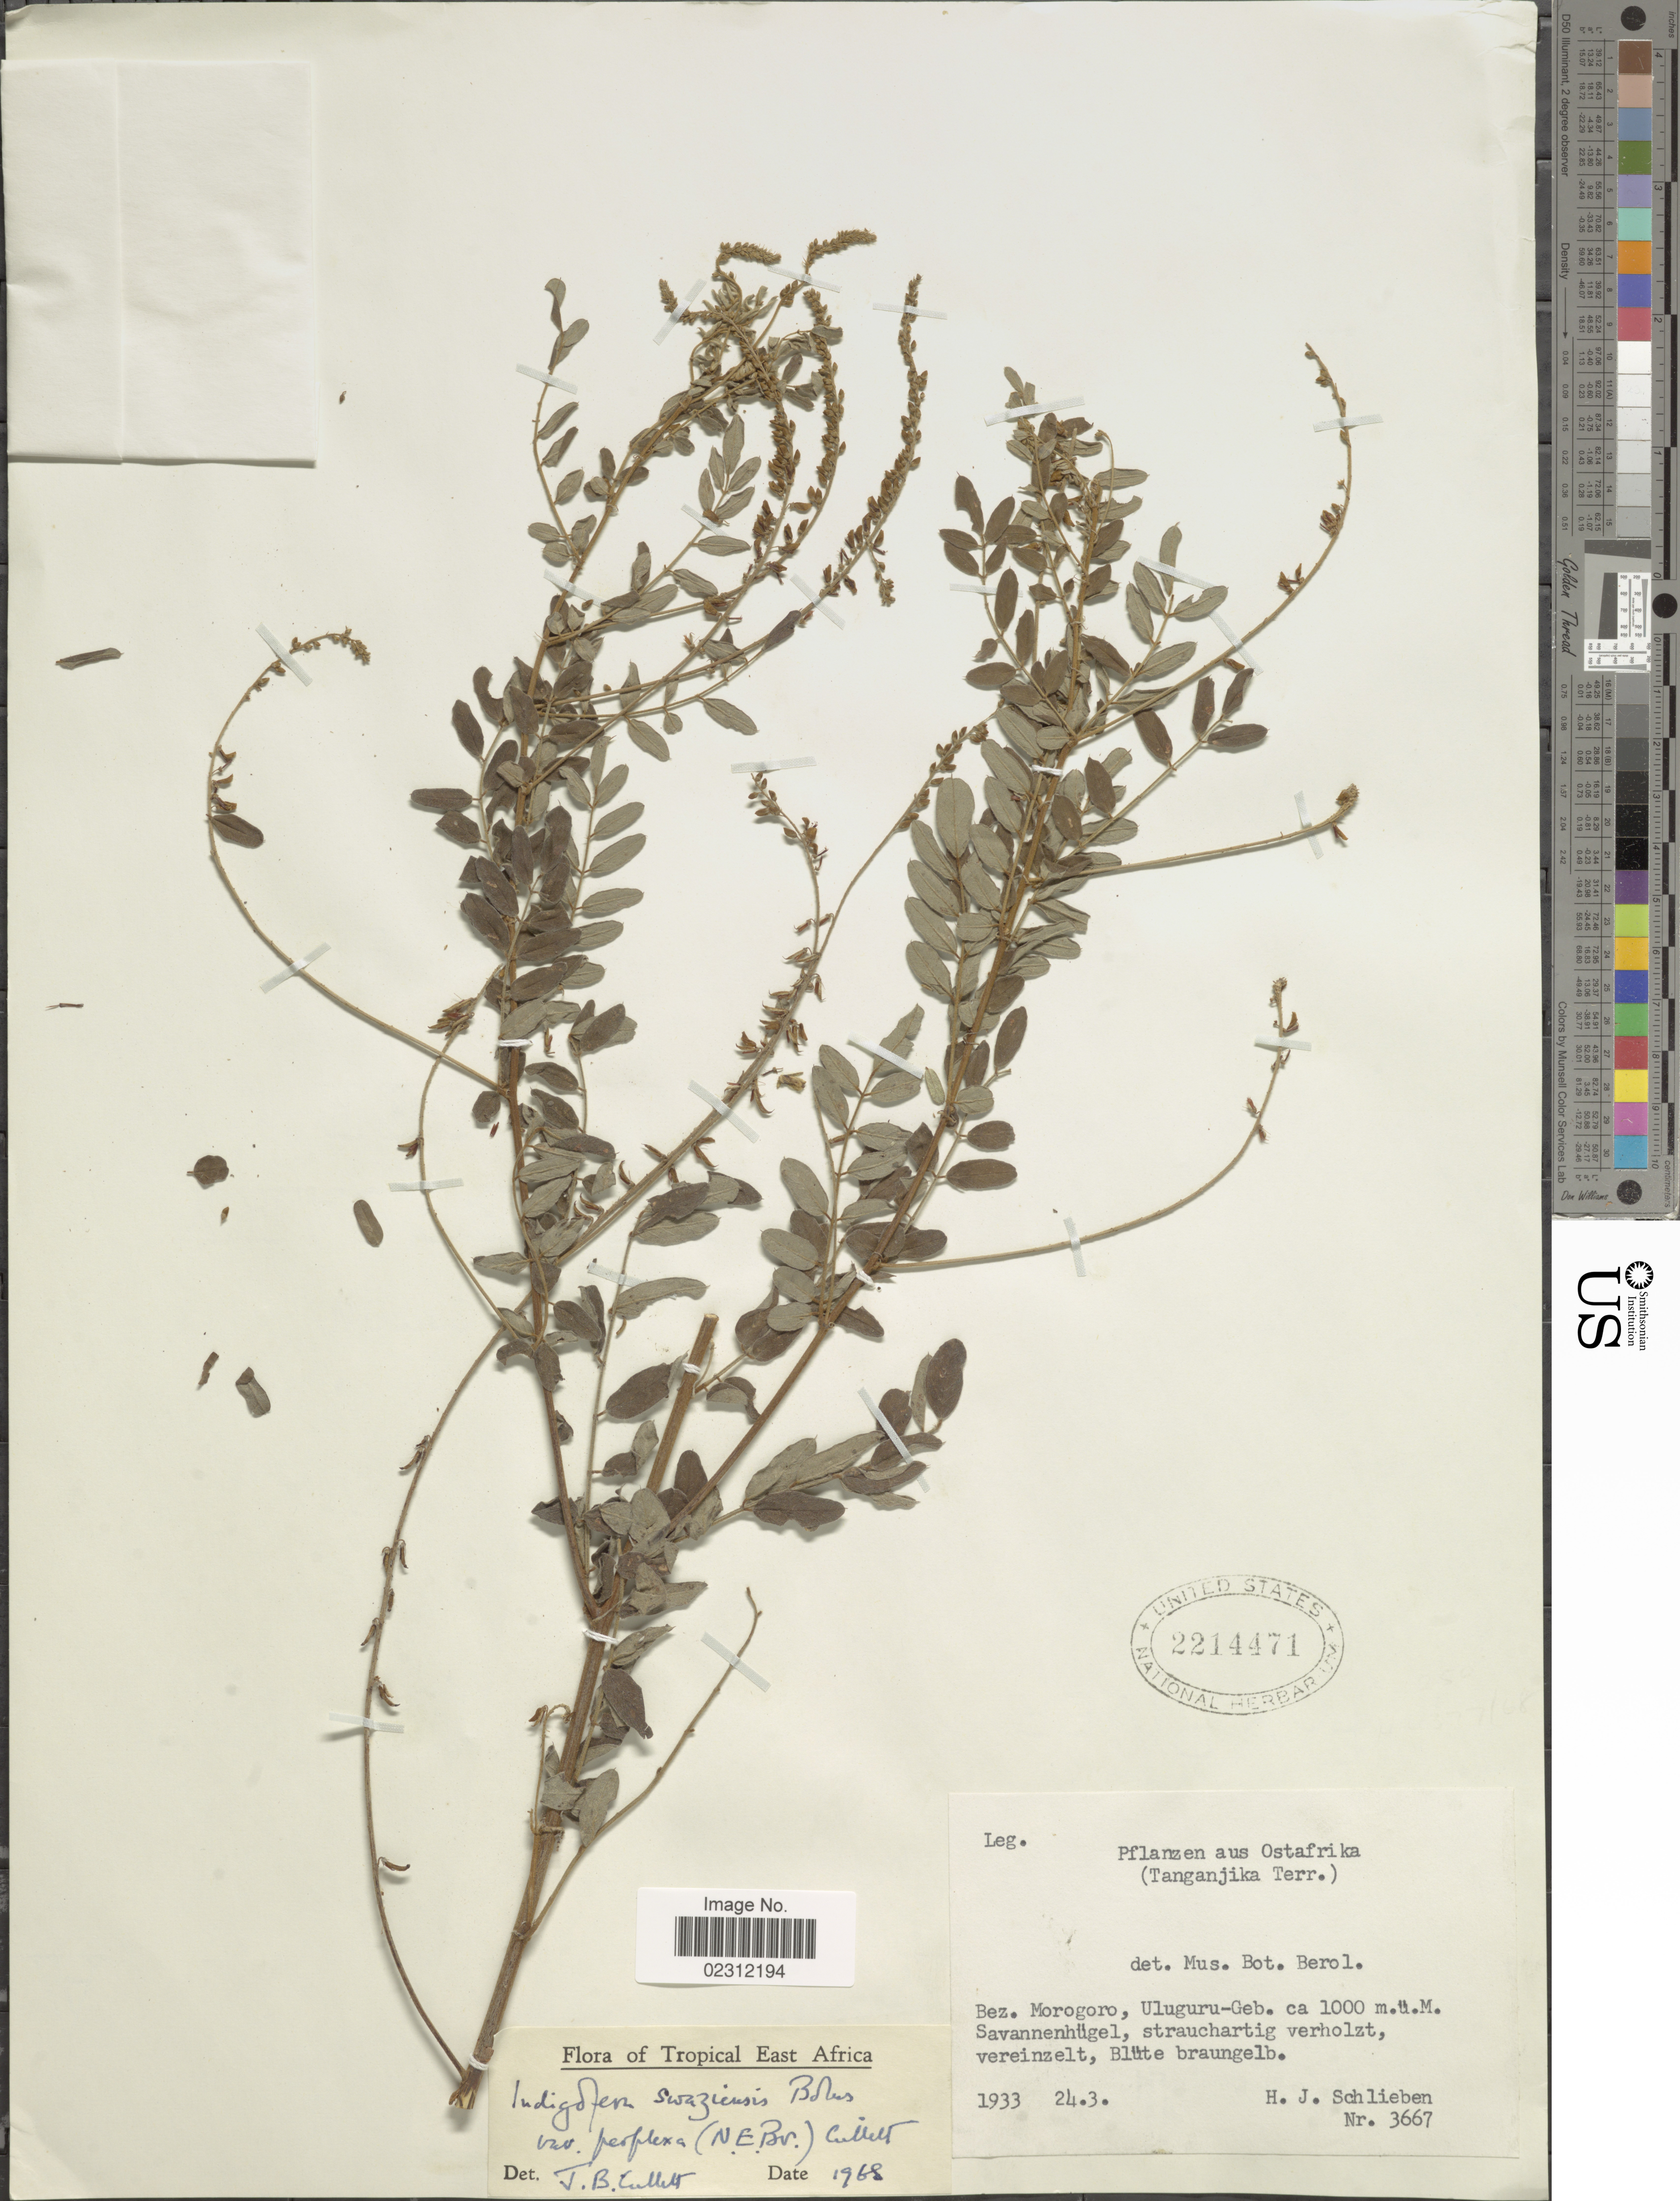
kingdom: Plantae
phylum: Tracheophyta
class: Magnoliopsida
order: Fabales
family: Fabaceae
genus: Indigofera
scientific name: Indigofera swaziensis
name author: Bolus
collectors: H. J. Schlieben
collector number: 3667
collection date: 1933-03-24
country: Tanzania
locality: Ostafrika (Tanganjika Terr.) Bez. Morogor, Uluguru-Geb.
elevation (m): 1000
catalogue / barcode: US 2214471